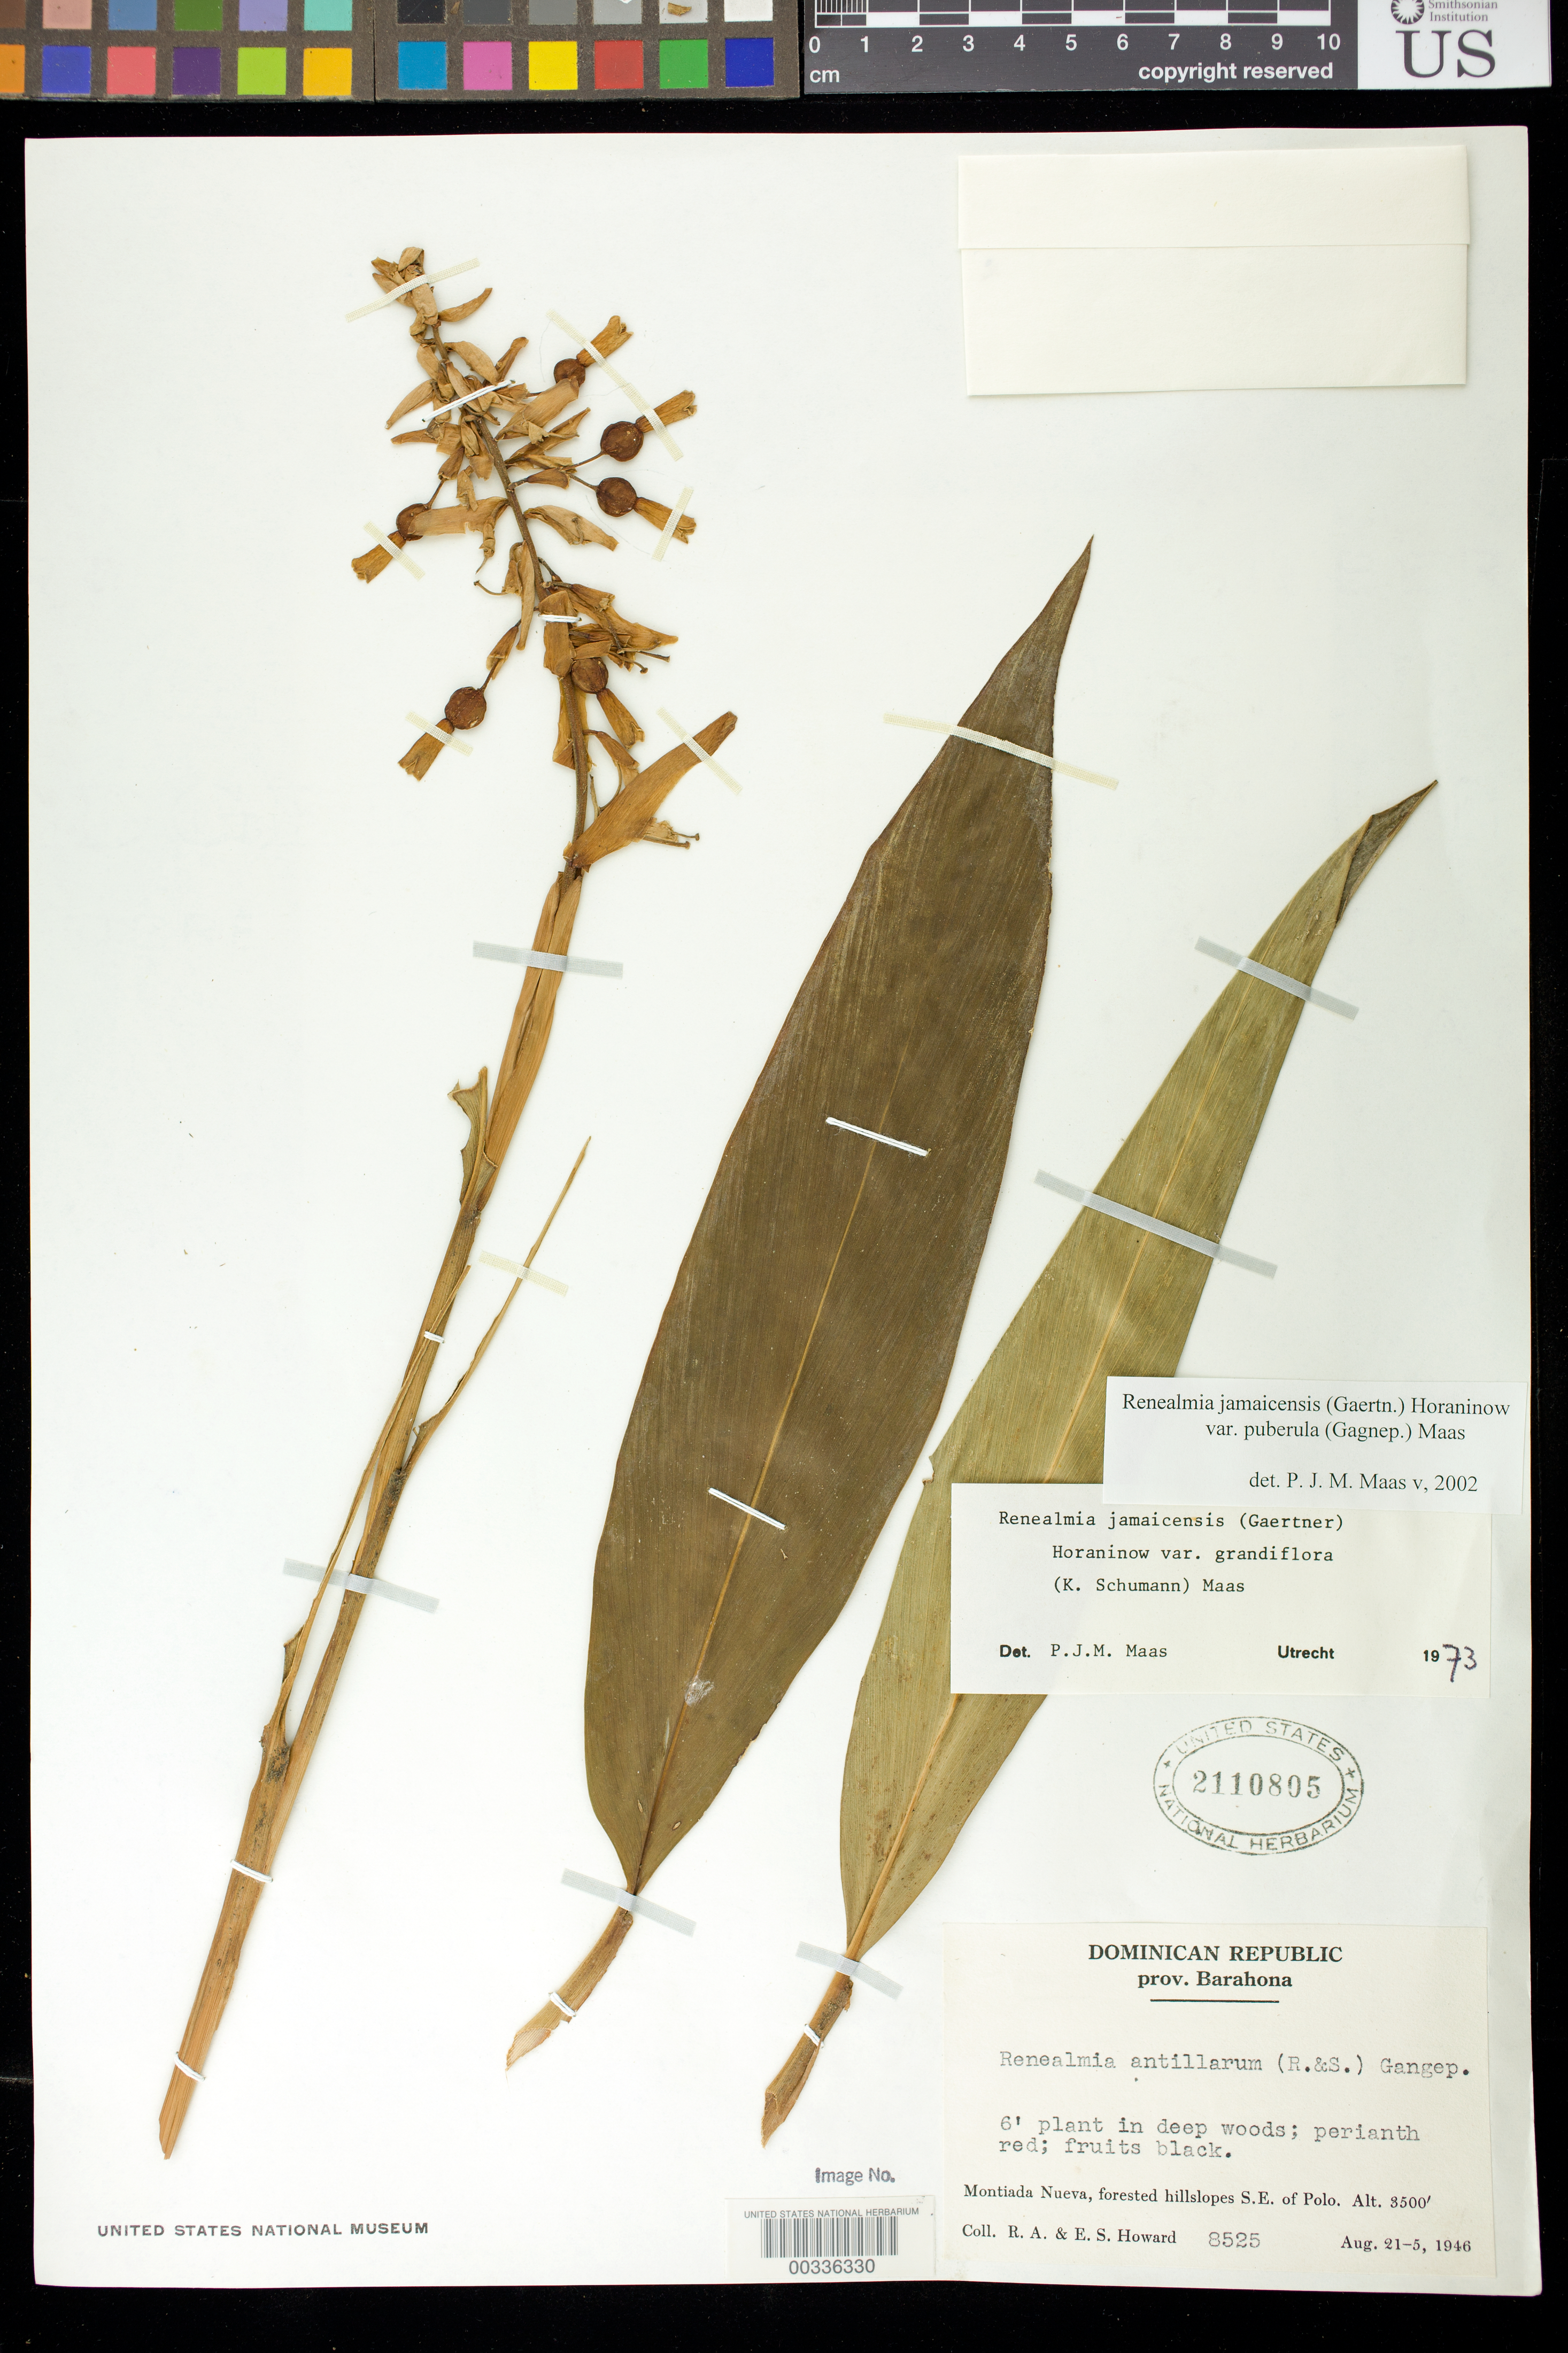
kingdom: Plantae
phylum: Tracheophyta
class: Liliopsida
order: Zingiberales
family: Zingiberaceae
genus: Renealmia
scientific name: Renealmia jamaicensis var. puberula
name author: (Gagnep.) Maas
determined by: Maas, Paul J. M.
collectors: R. A. Howard & E. S. Howard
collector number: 8525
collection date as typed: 21 Aug 1946 to 25 Aug 1946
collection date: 1946-08-21/1946-08-25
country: Dominican Republic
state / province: Barahona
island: Hispaniola Island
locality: Montiada nueva, forested hillslopes se of polo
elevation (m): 1067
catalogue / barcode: US 2110805